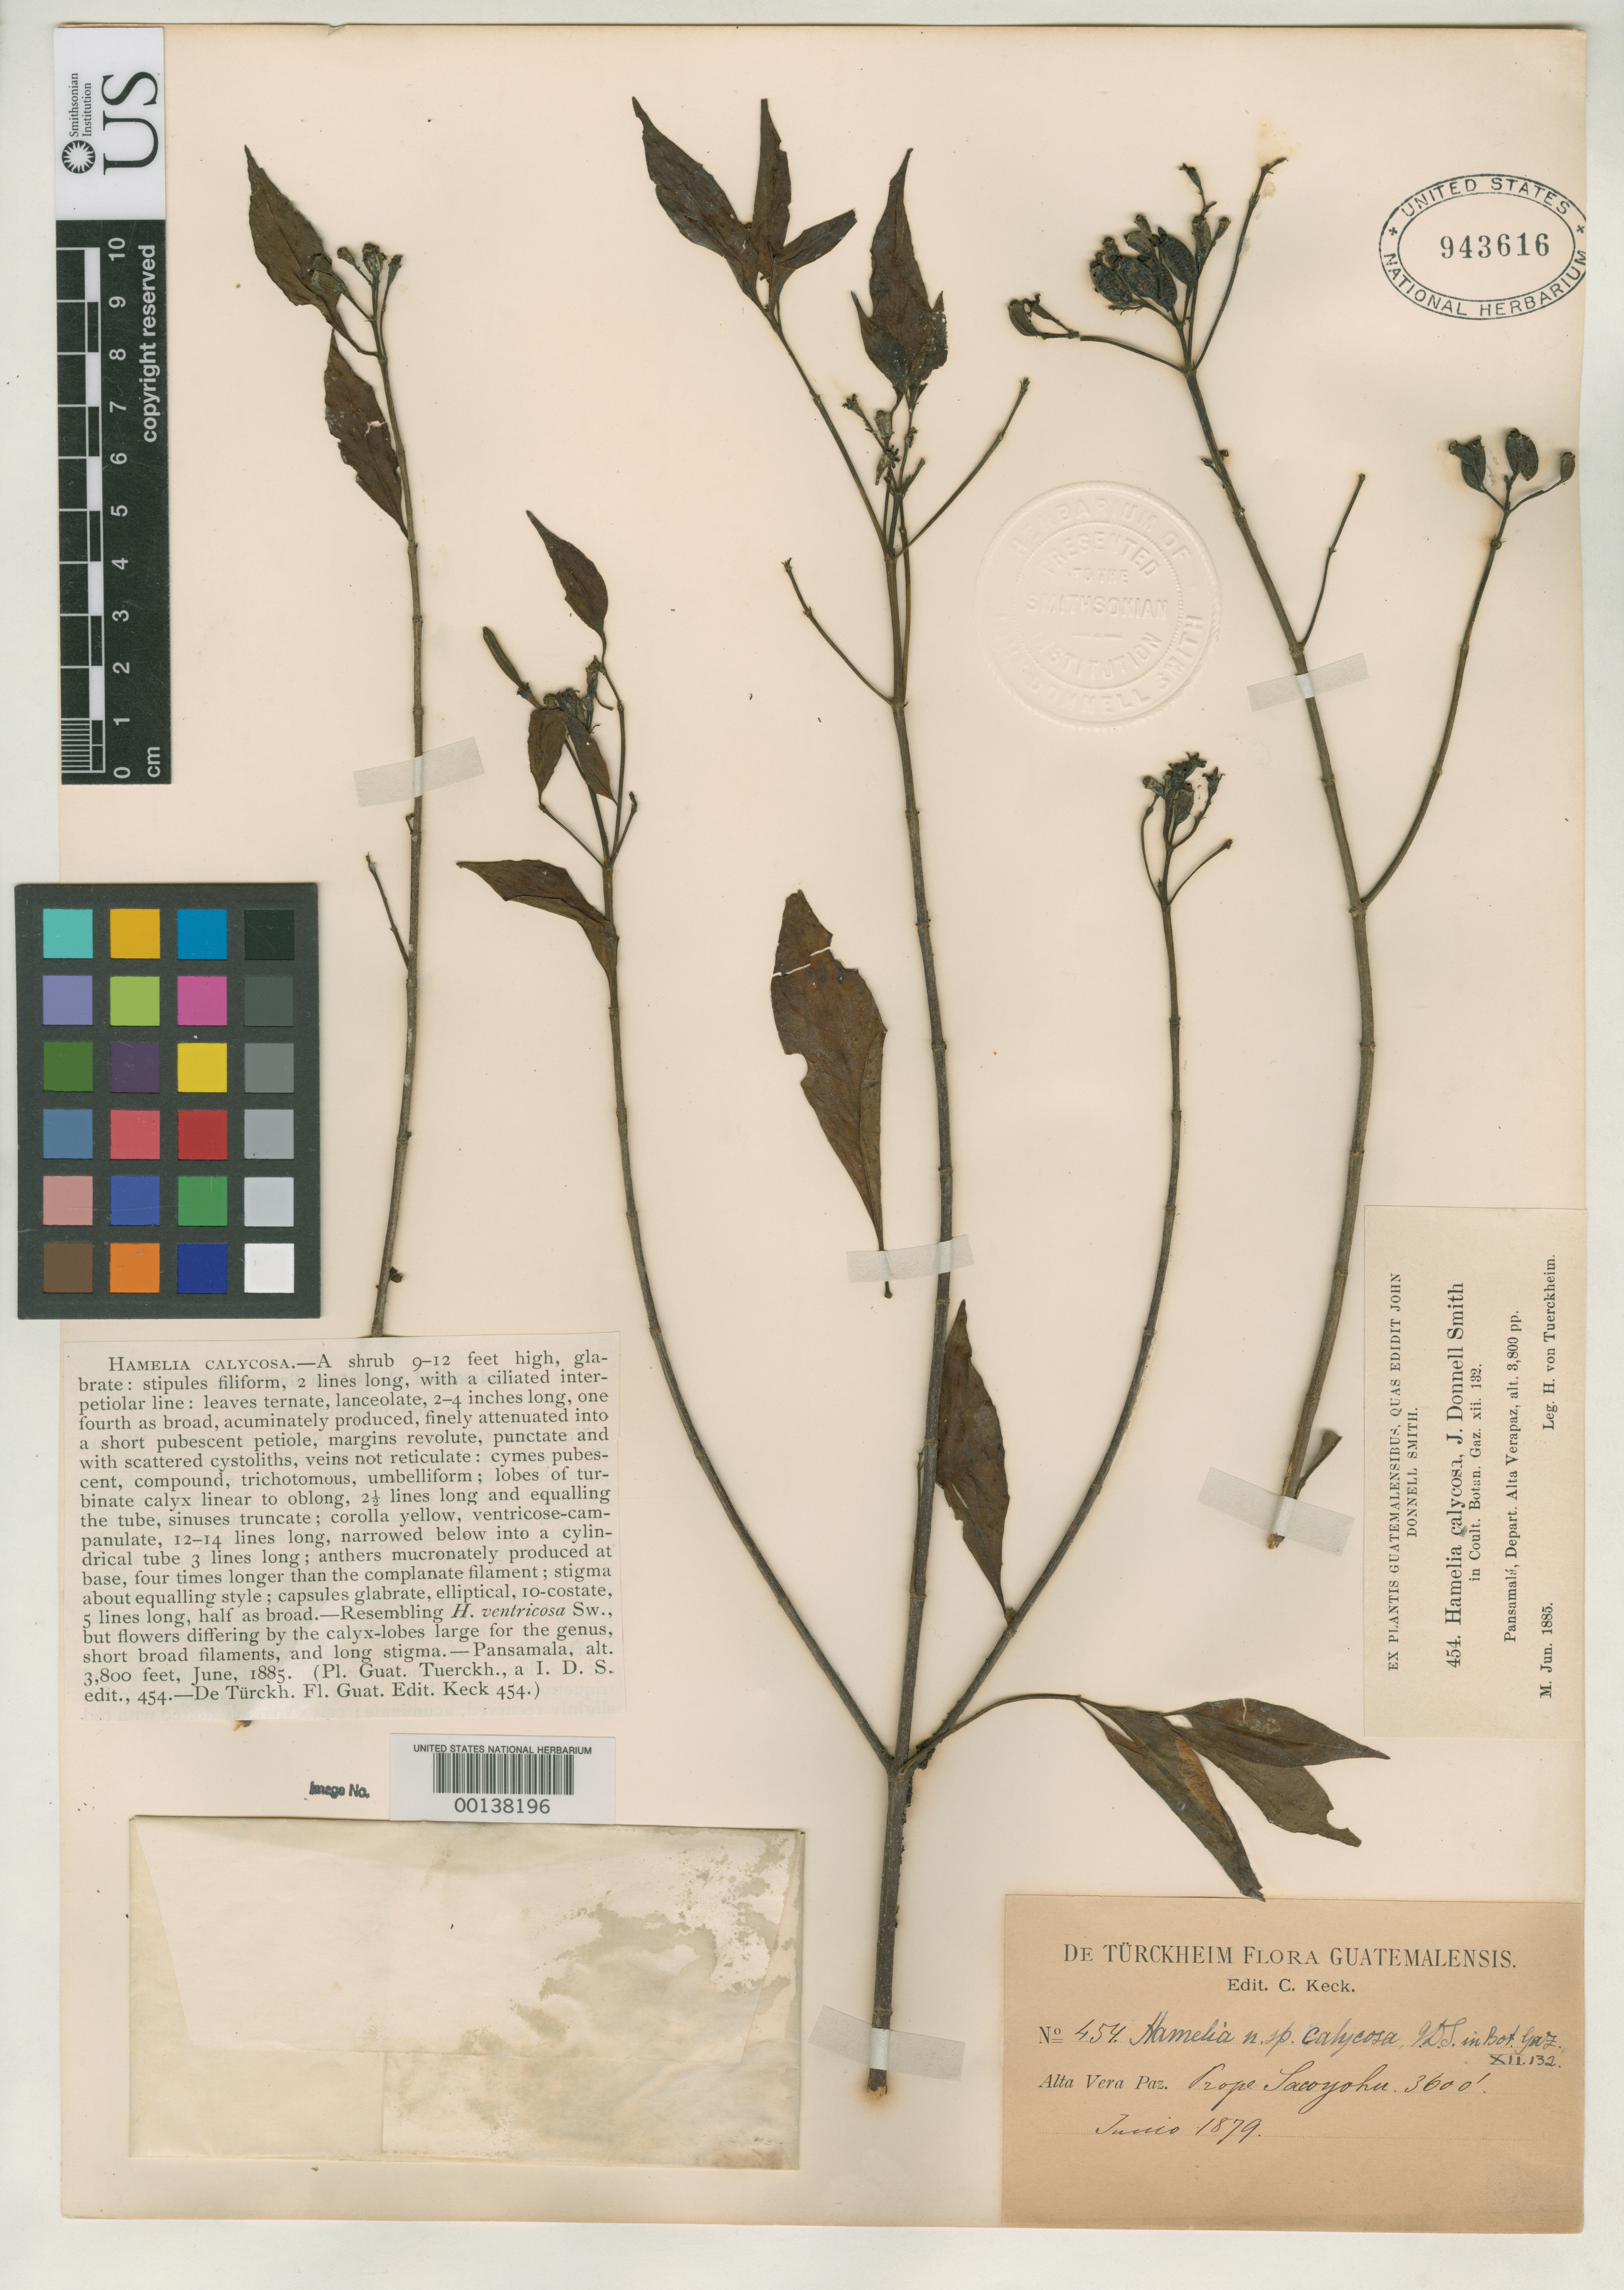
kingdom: Plantae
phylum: Tracheophyta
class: Magnoliopsida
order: Gentianales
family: Rubiaceae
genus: Hamelia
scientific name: Hamelia calycosa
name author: Donn. Sm.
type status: Type Collection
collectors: H. von Türckheim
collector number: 454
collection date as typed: Jun 1885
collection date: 1885-06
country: Guatemala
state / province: Alta Verapaz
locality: Pansamalá.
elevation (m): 1158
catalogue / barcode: US 943616